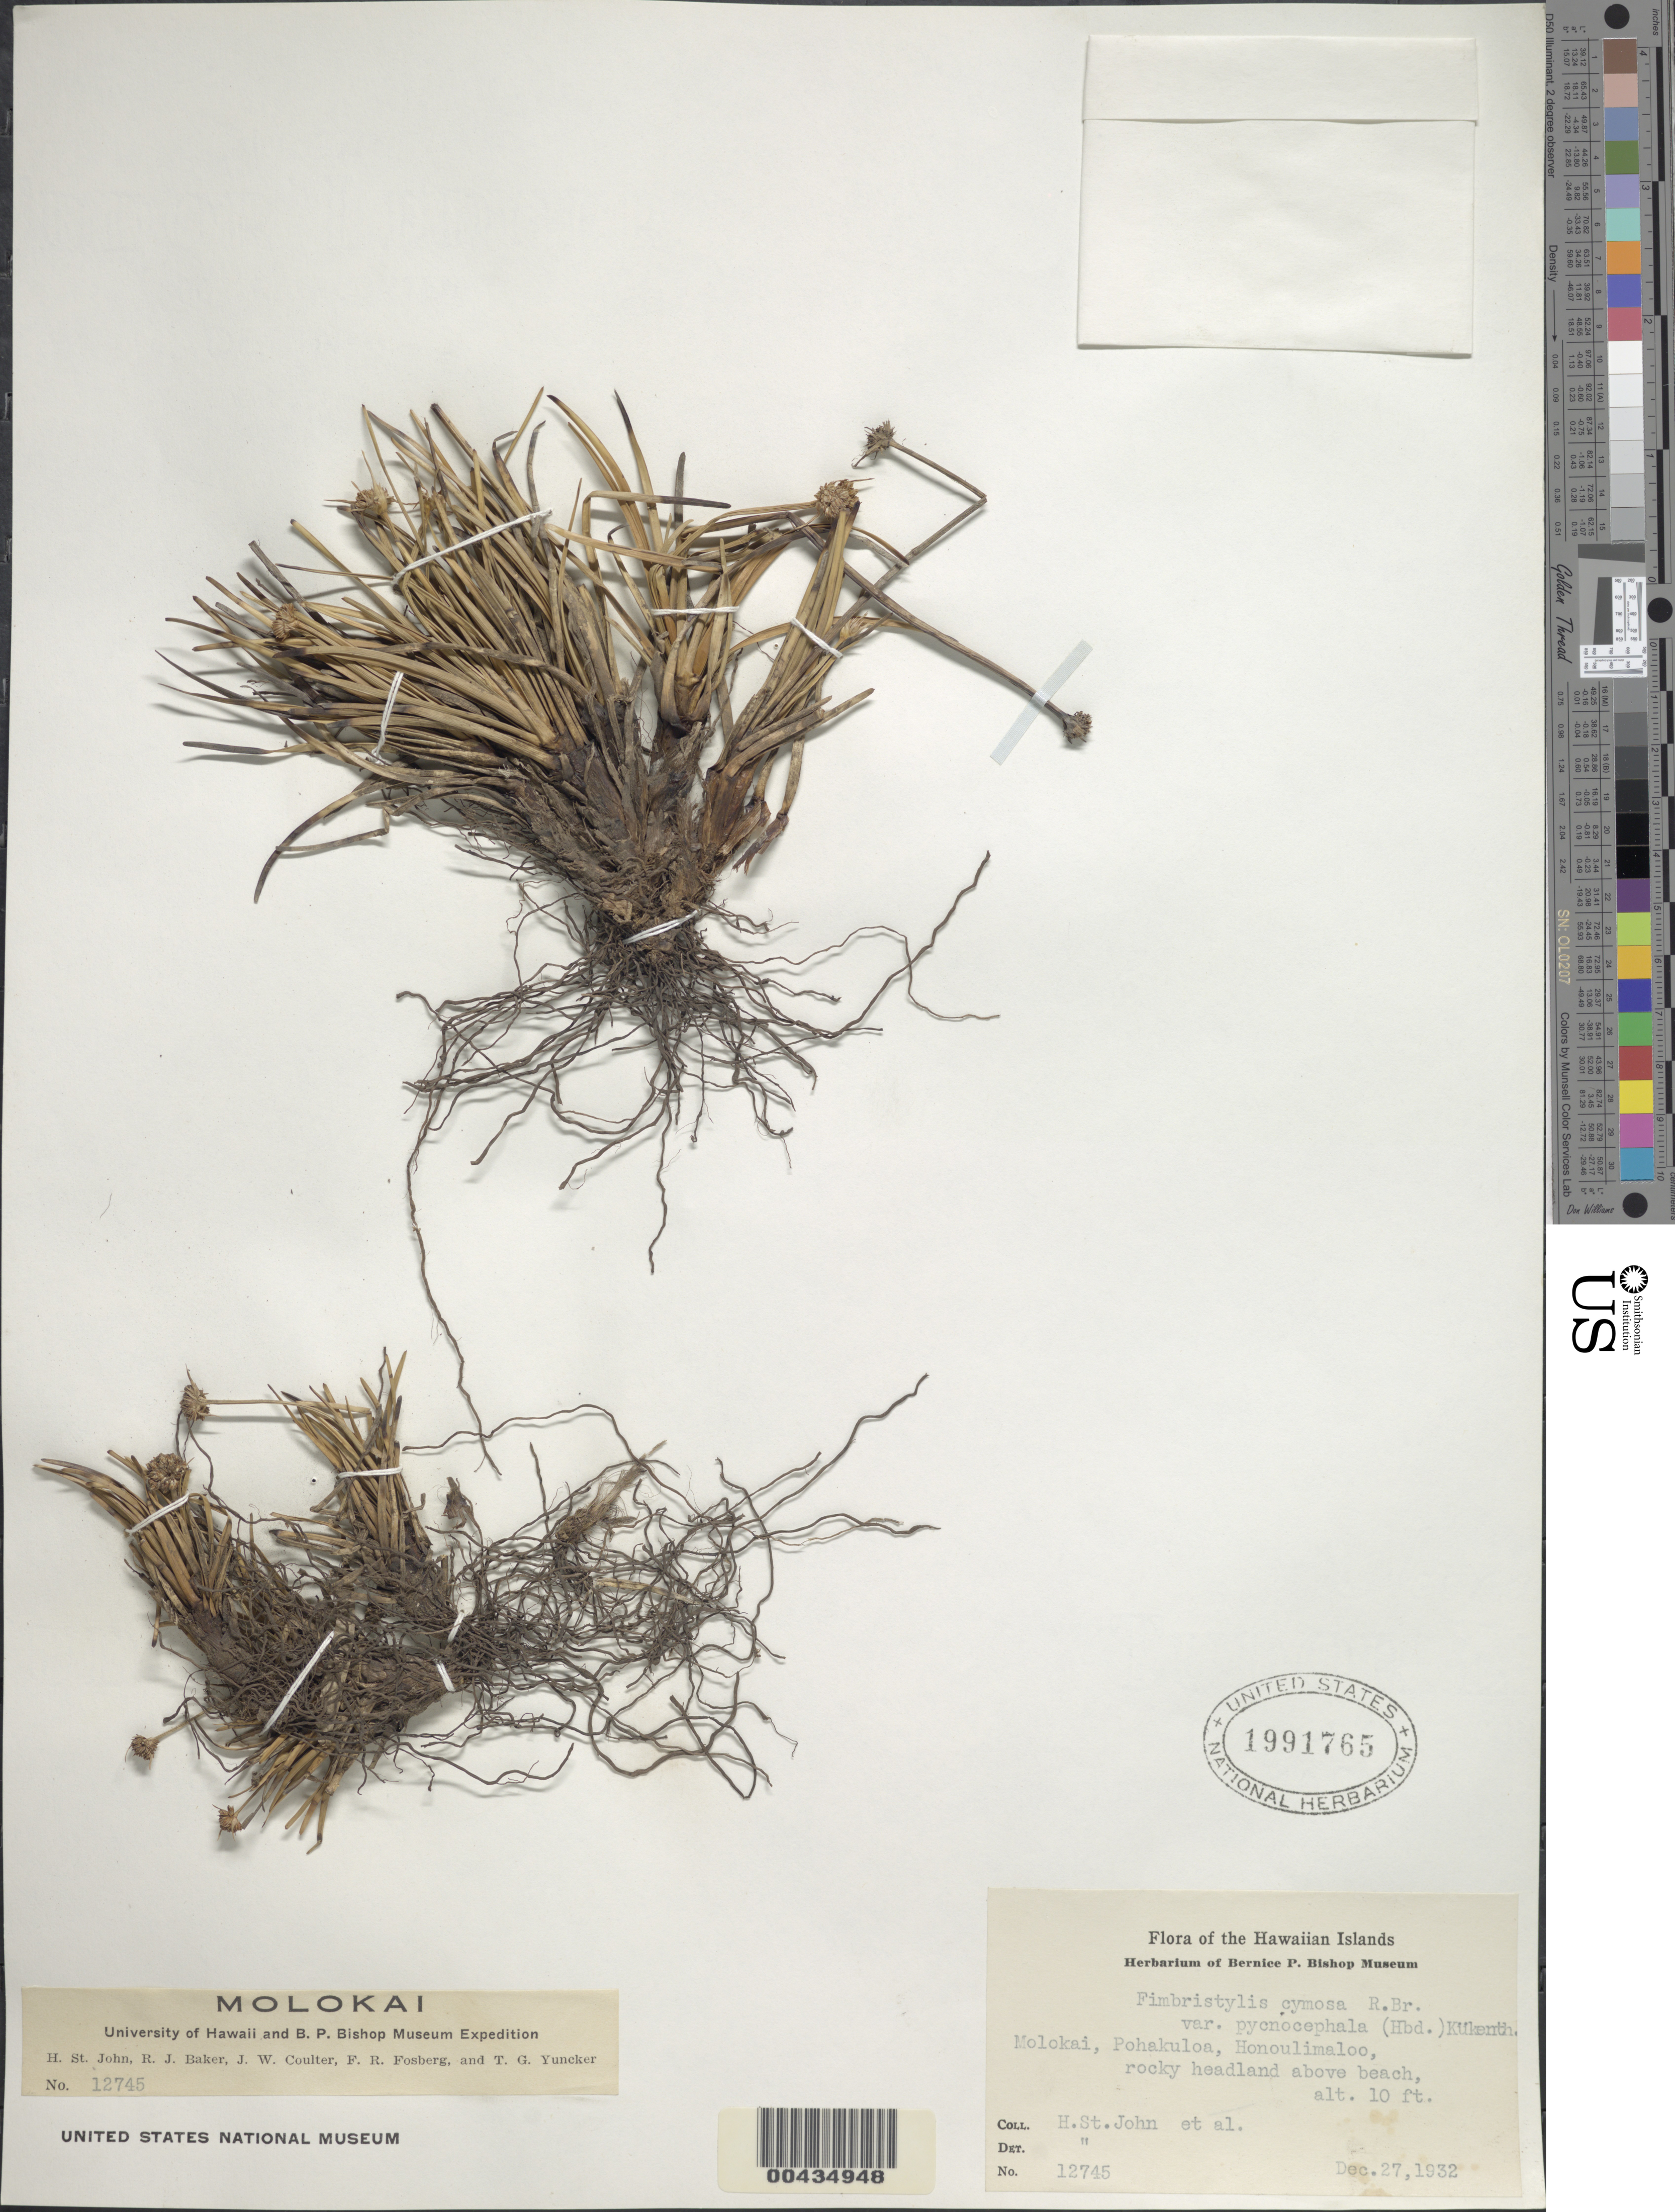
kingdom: Plantae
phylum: Tracheophyta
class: Liliopsida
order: Poales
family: Cyperaceae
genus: Fimbristylis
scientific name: Fimbristylis cymosa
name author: R. Br.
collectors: H. St. John, R. J. Baker, J. W. Coulter & F. R. Fosberg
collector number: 12745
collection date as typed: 27 Dec 1932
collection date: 1932-12-27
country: United States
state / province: Hawaii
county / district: Maui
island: Moloka'i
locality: Pohakuloa, Honoulimaloo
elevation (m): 3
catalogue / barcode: US 1991765